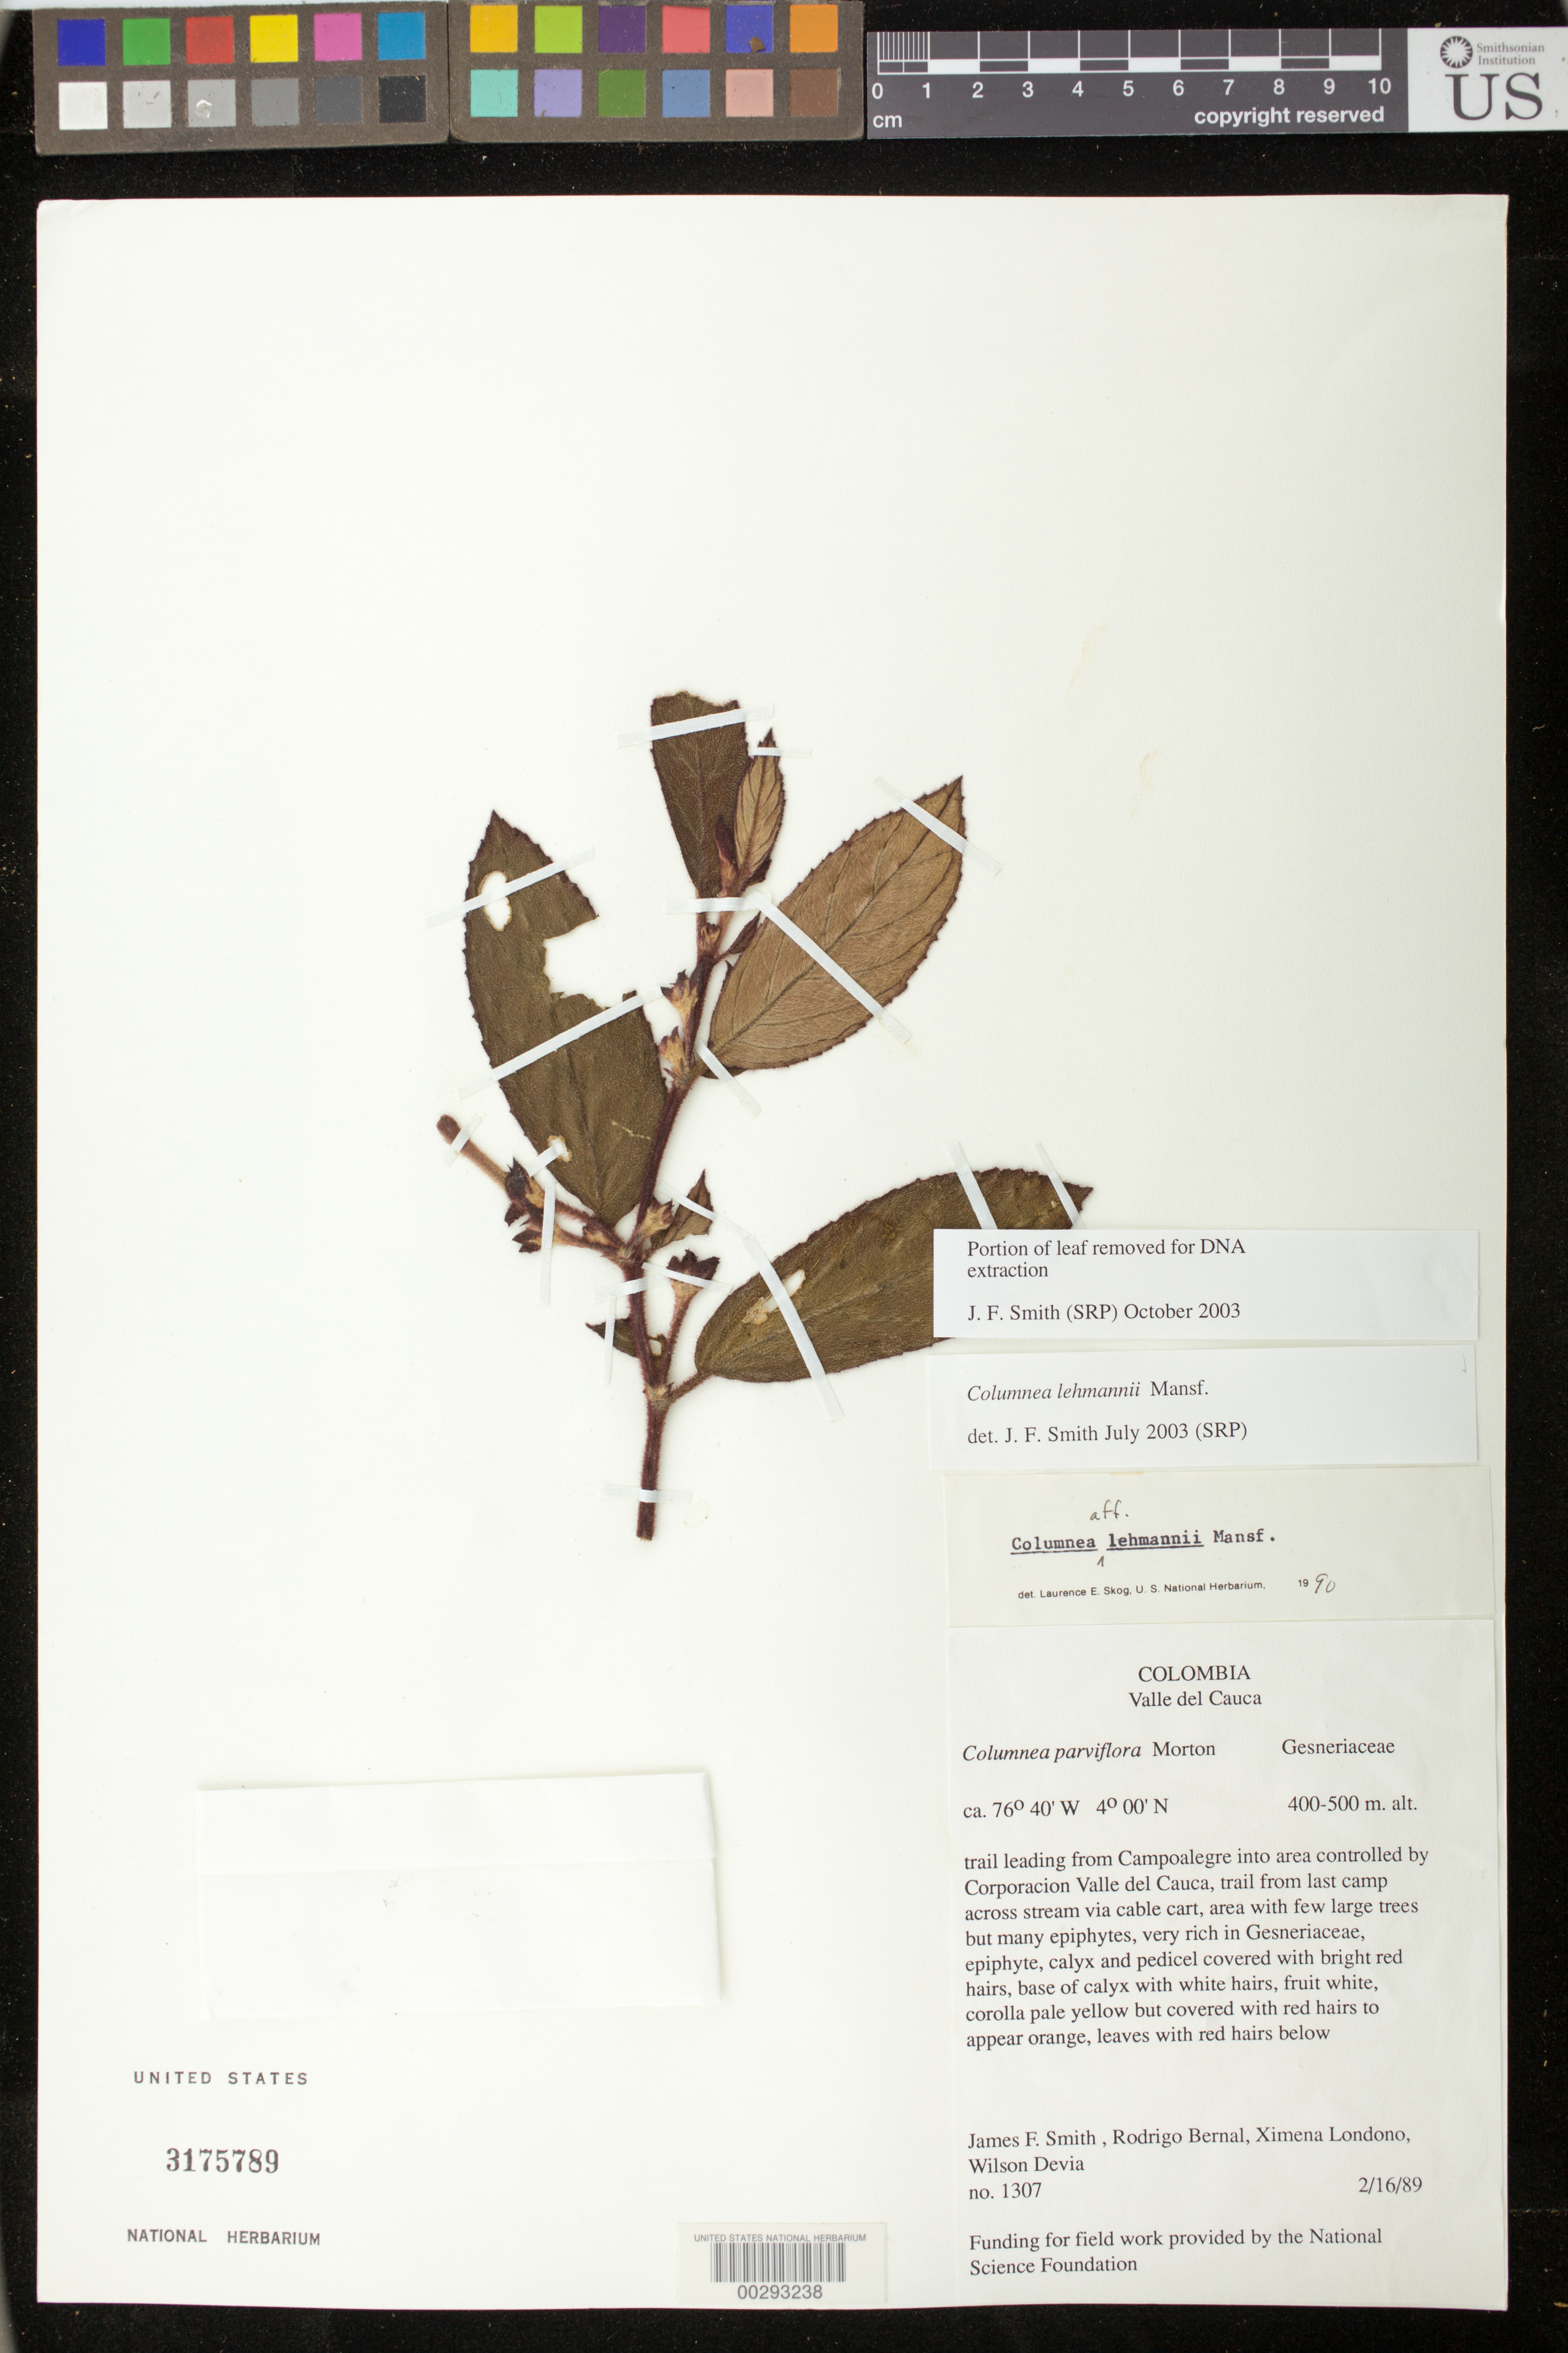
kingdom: Plantae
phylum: Tracheophyta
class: Magnoliopsida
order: Lamiales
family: Gesneriaceae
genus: Columnea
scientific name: Columnea lehmannii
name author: Mansf.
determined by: Smith, J. F.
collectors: J. Smith, R. Bernal, X. Londoño & W. Devia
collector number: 1307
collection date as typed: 16 Feb 1989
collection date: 1989-02-16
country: Colombia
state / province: Valle del Cauca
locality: Trail leading from Campoalegre into area controlled by of Corporacion Valle del Cauca, trail from last camp across stream via cable cart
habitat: Area with few large trees but many epiphytes, very rich in Gesneriaceae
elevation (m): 400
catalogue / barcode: US 3175789